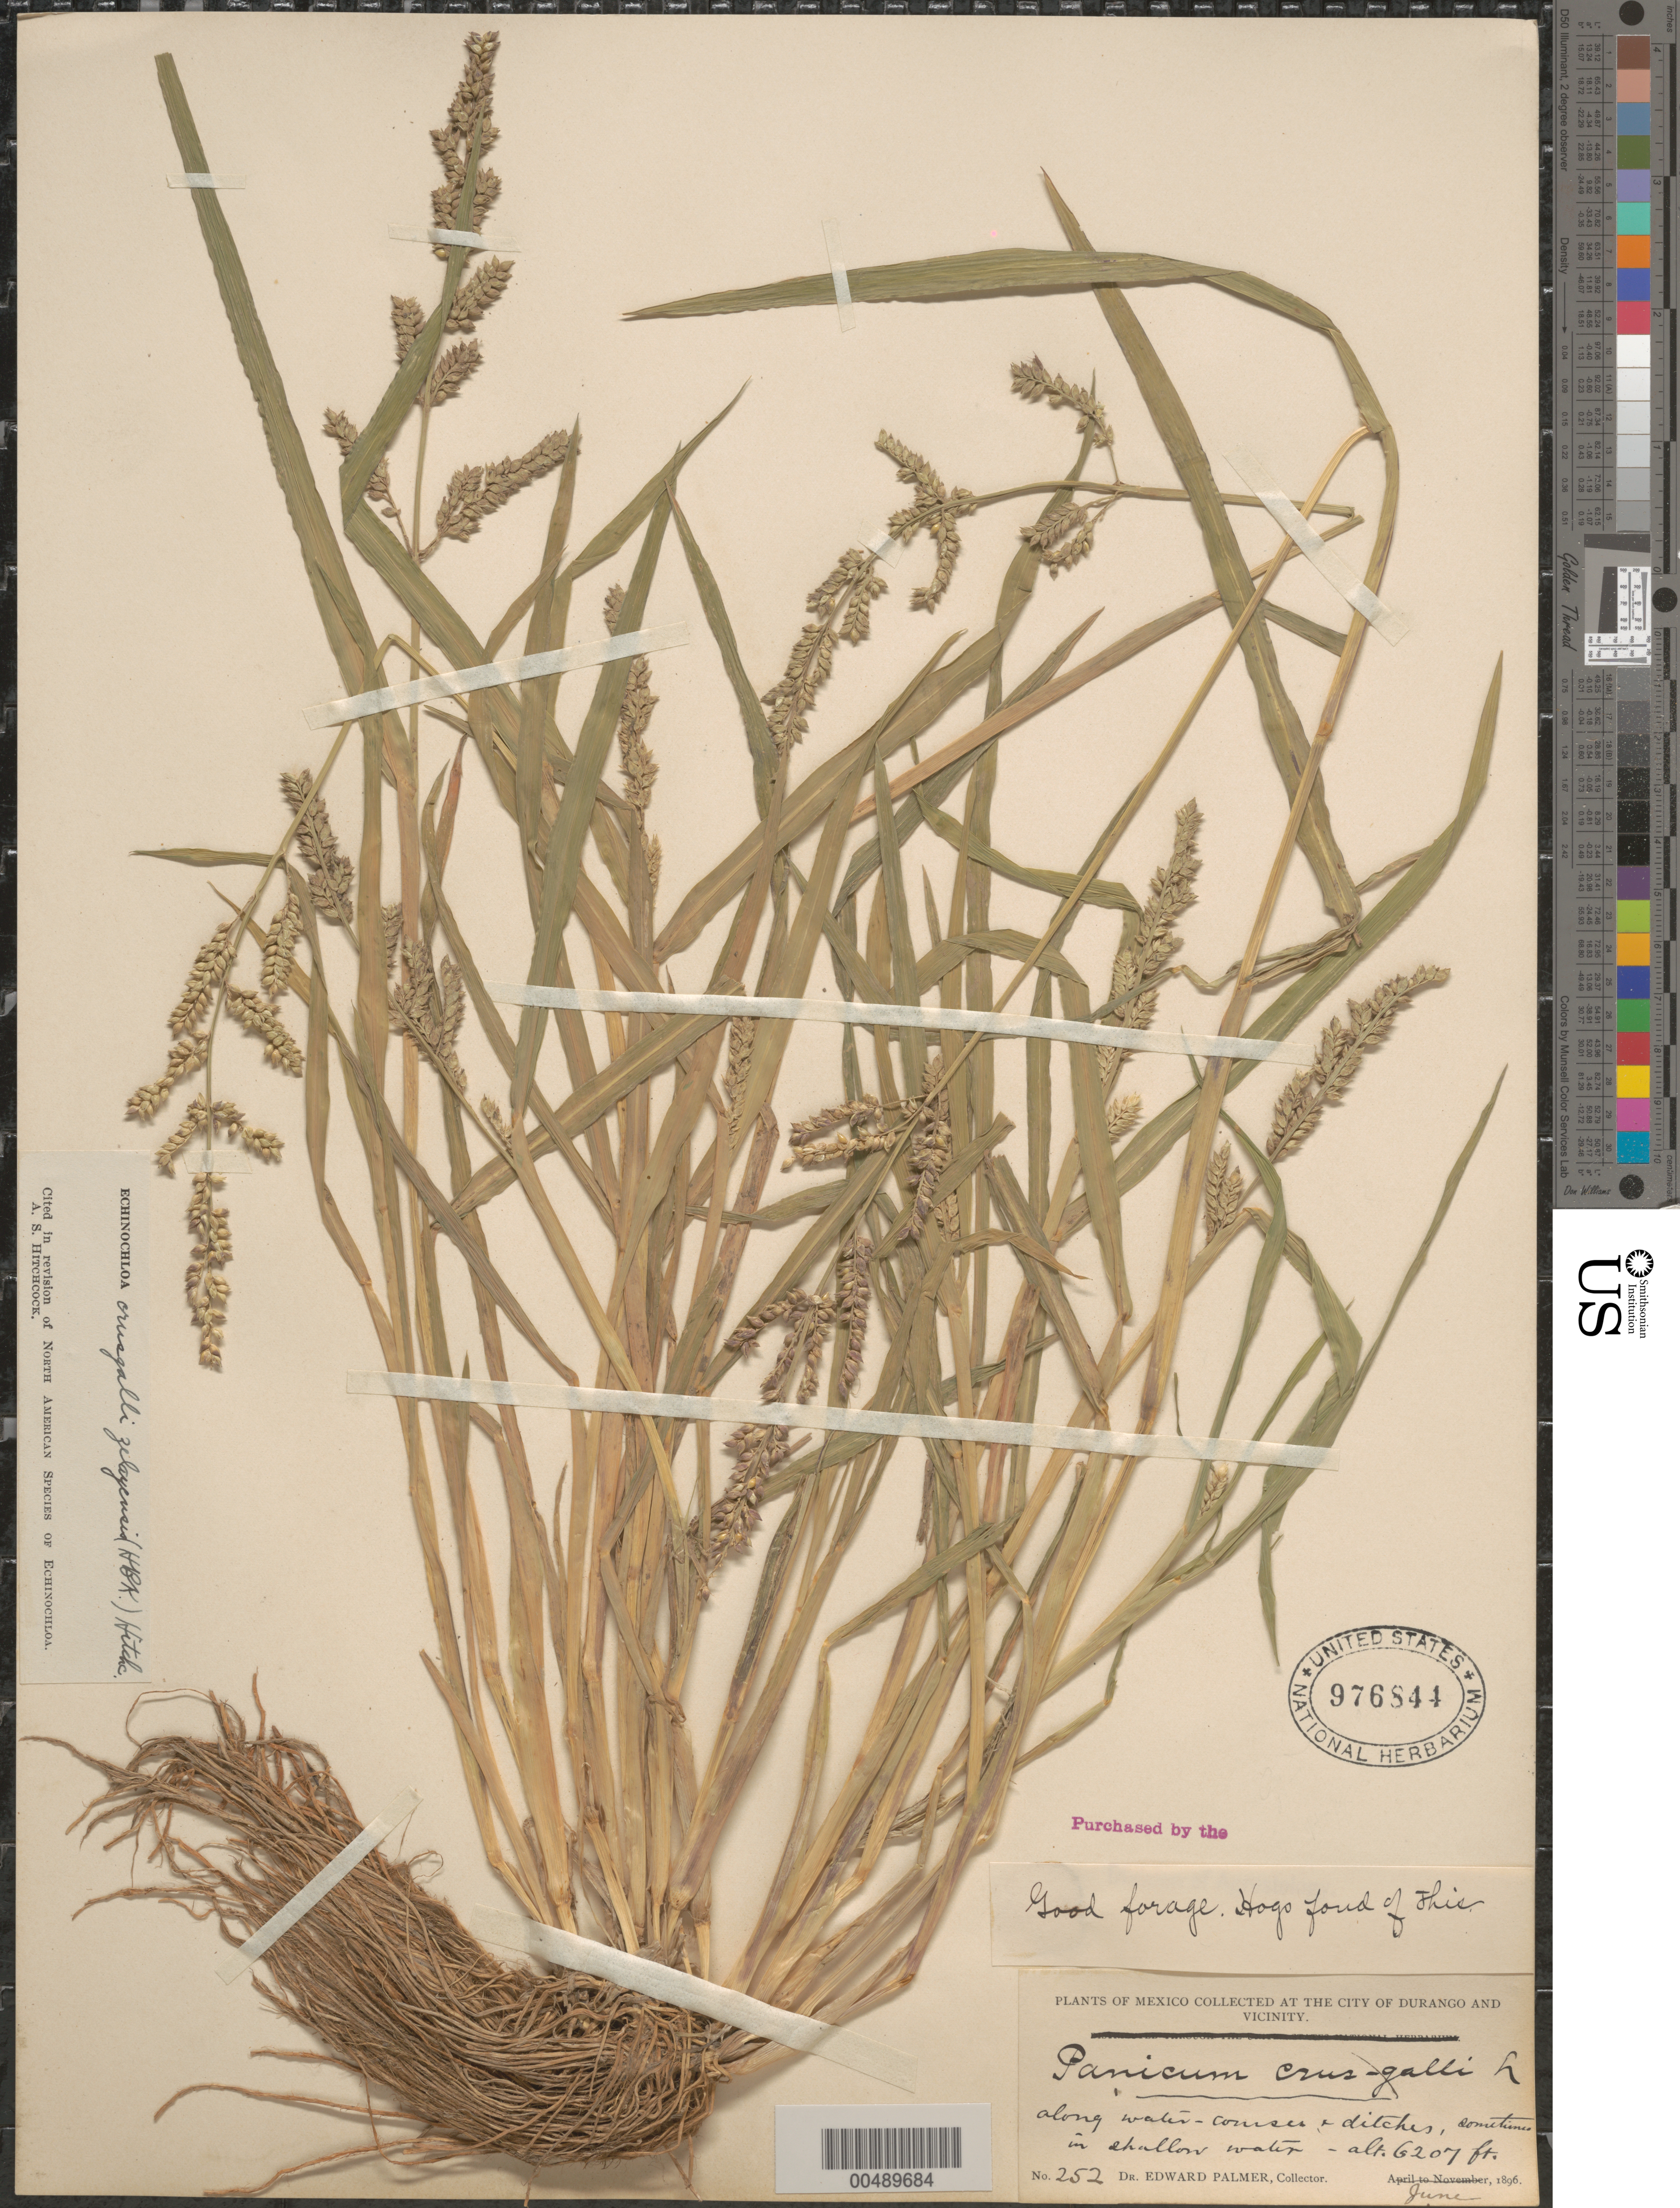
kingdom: Plantae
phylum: Tracheophyta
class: Liliopsida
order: Poales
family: Poaceae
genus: Echinochloa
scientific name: Echinochloa crus-galli var. zelayensis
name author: (Kunth) Hitchc.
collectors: E. Palmer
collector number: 252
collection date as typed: Jun 1896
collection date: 1896-06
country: Mexico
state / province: Durango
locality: City of Durango and vicinity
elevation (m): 1892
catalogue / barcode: US 976844